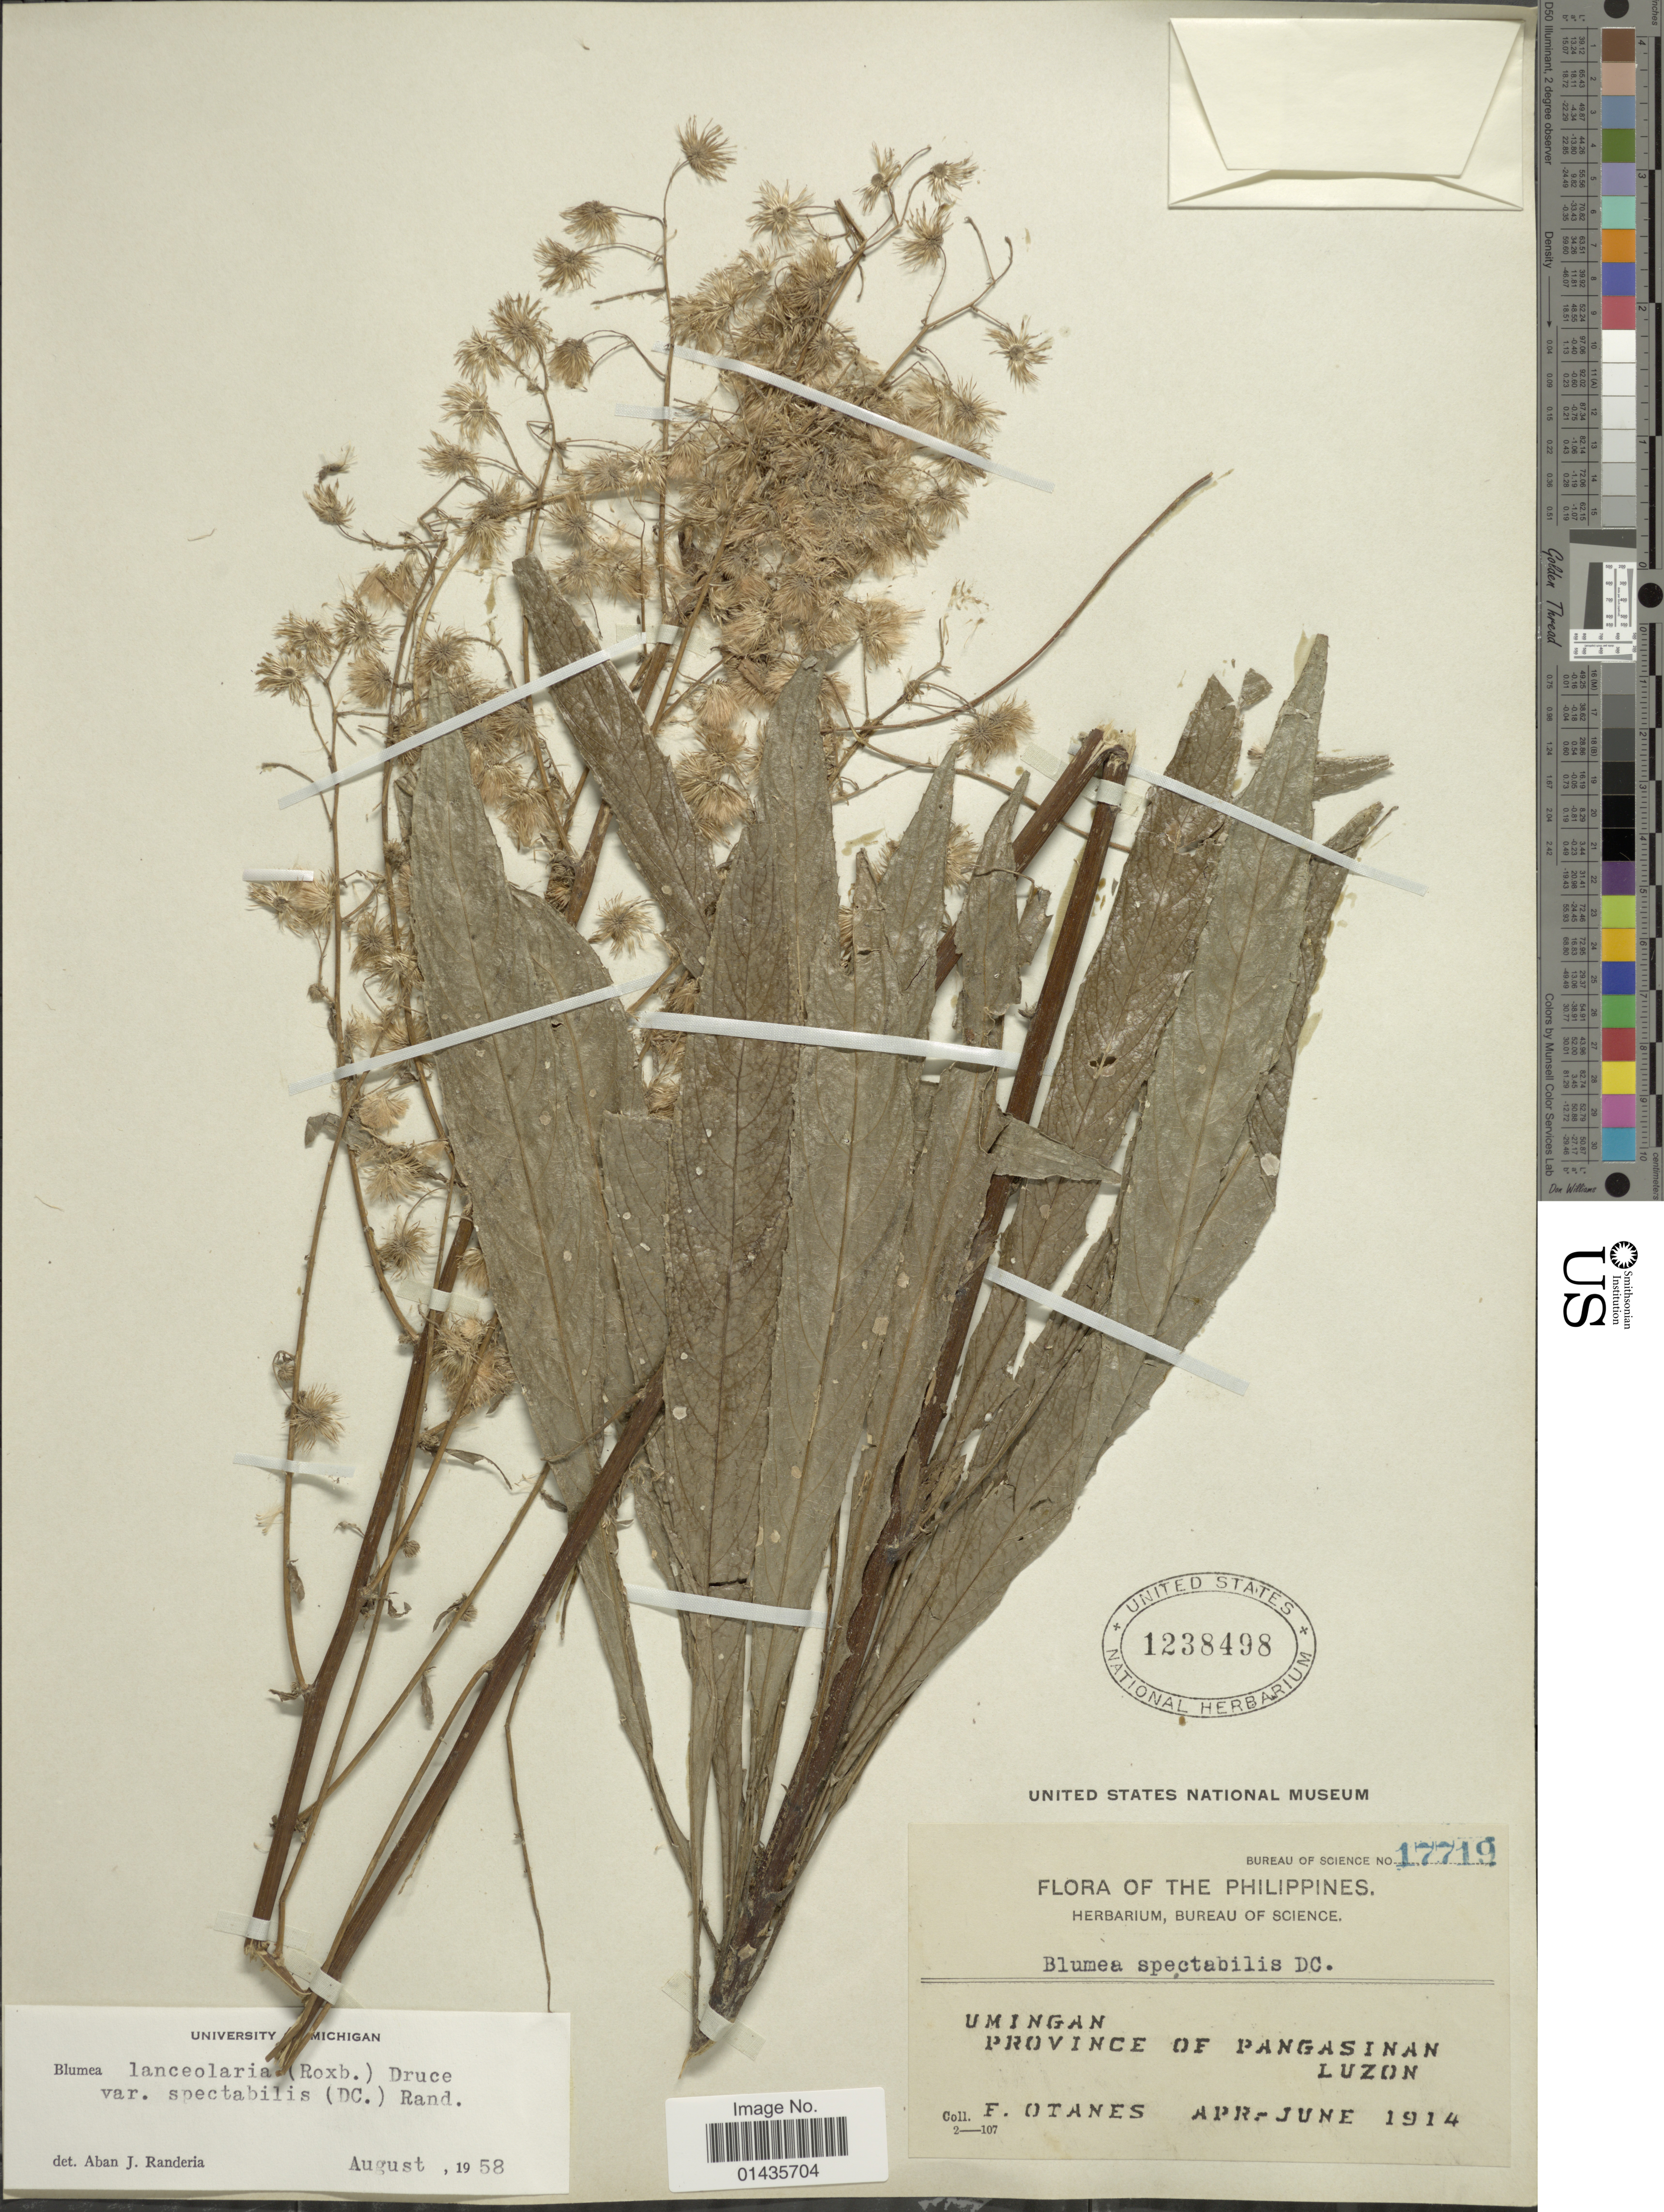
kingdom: Plantae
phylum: Tracheophyta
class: Magnoliopsida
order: Asterales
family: Asteraceae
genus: Blumea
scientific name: Blumea lanceolaria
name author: (Roxb.) Druce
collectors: F. Q. Otanes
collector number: Bureau of Science 17719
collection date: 1914-04/1914-06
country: Philippines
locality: Umingan, Province of Pangasinan, Luzon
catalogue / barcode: US 1238498